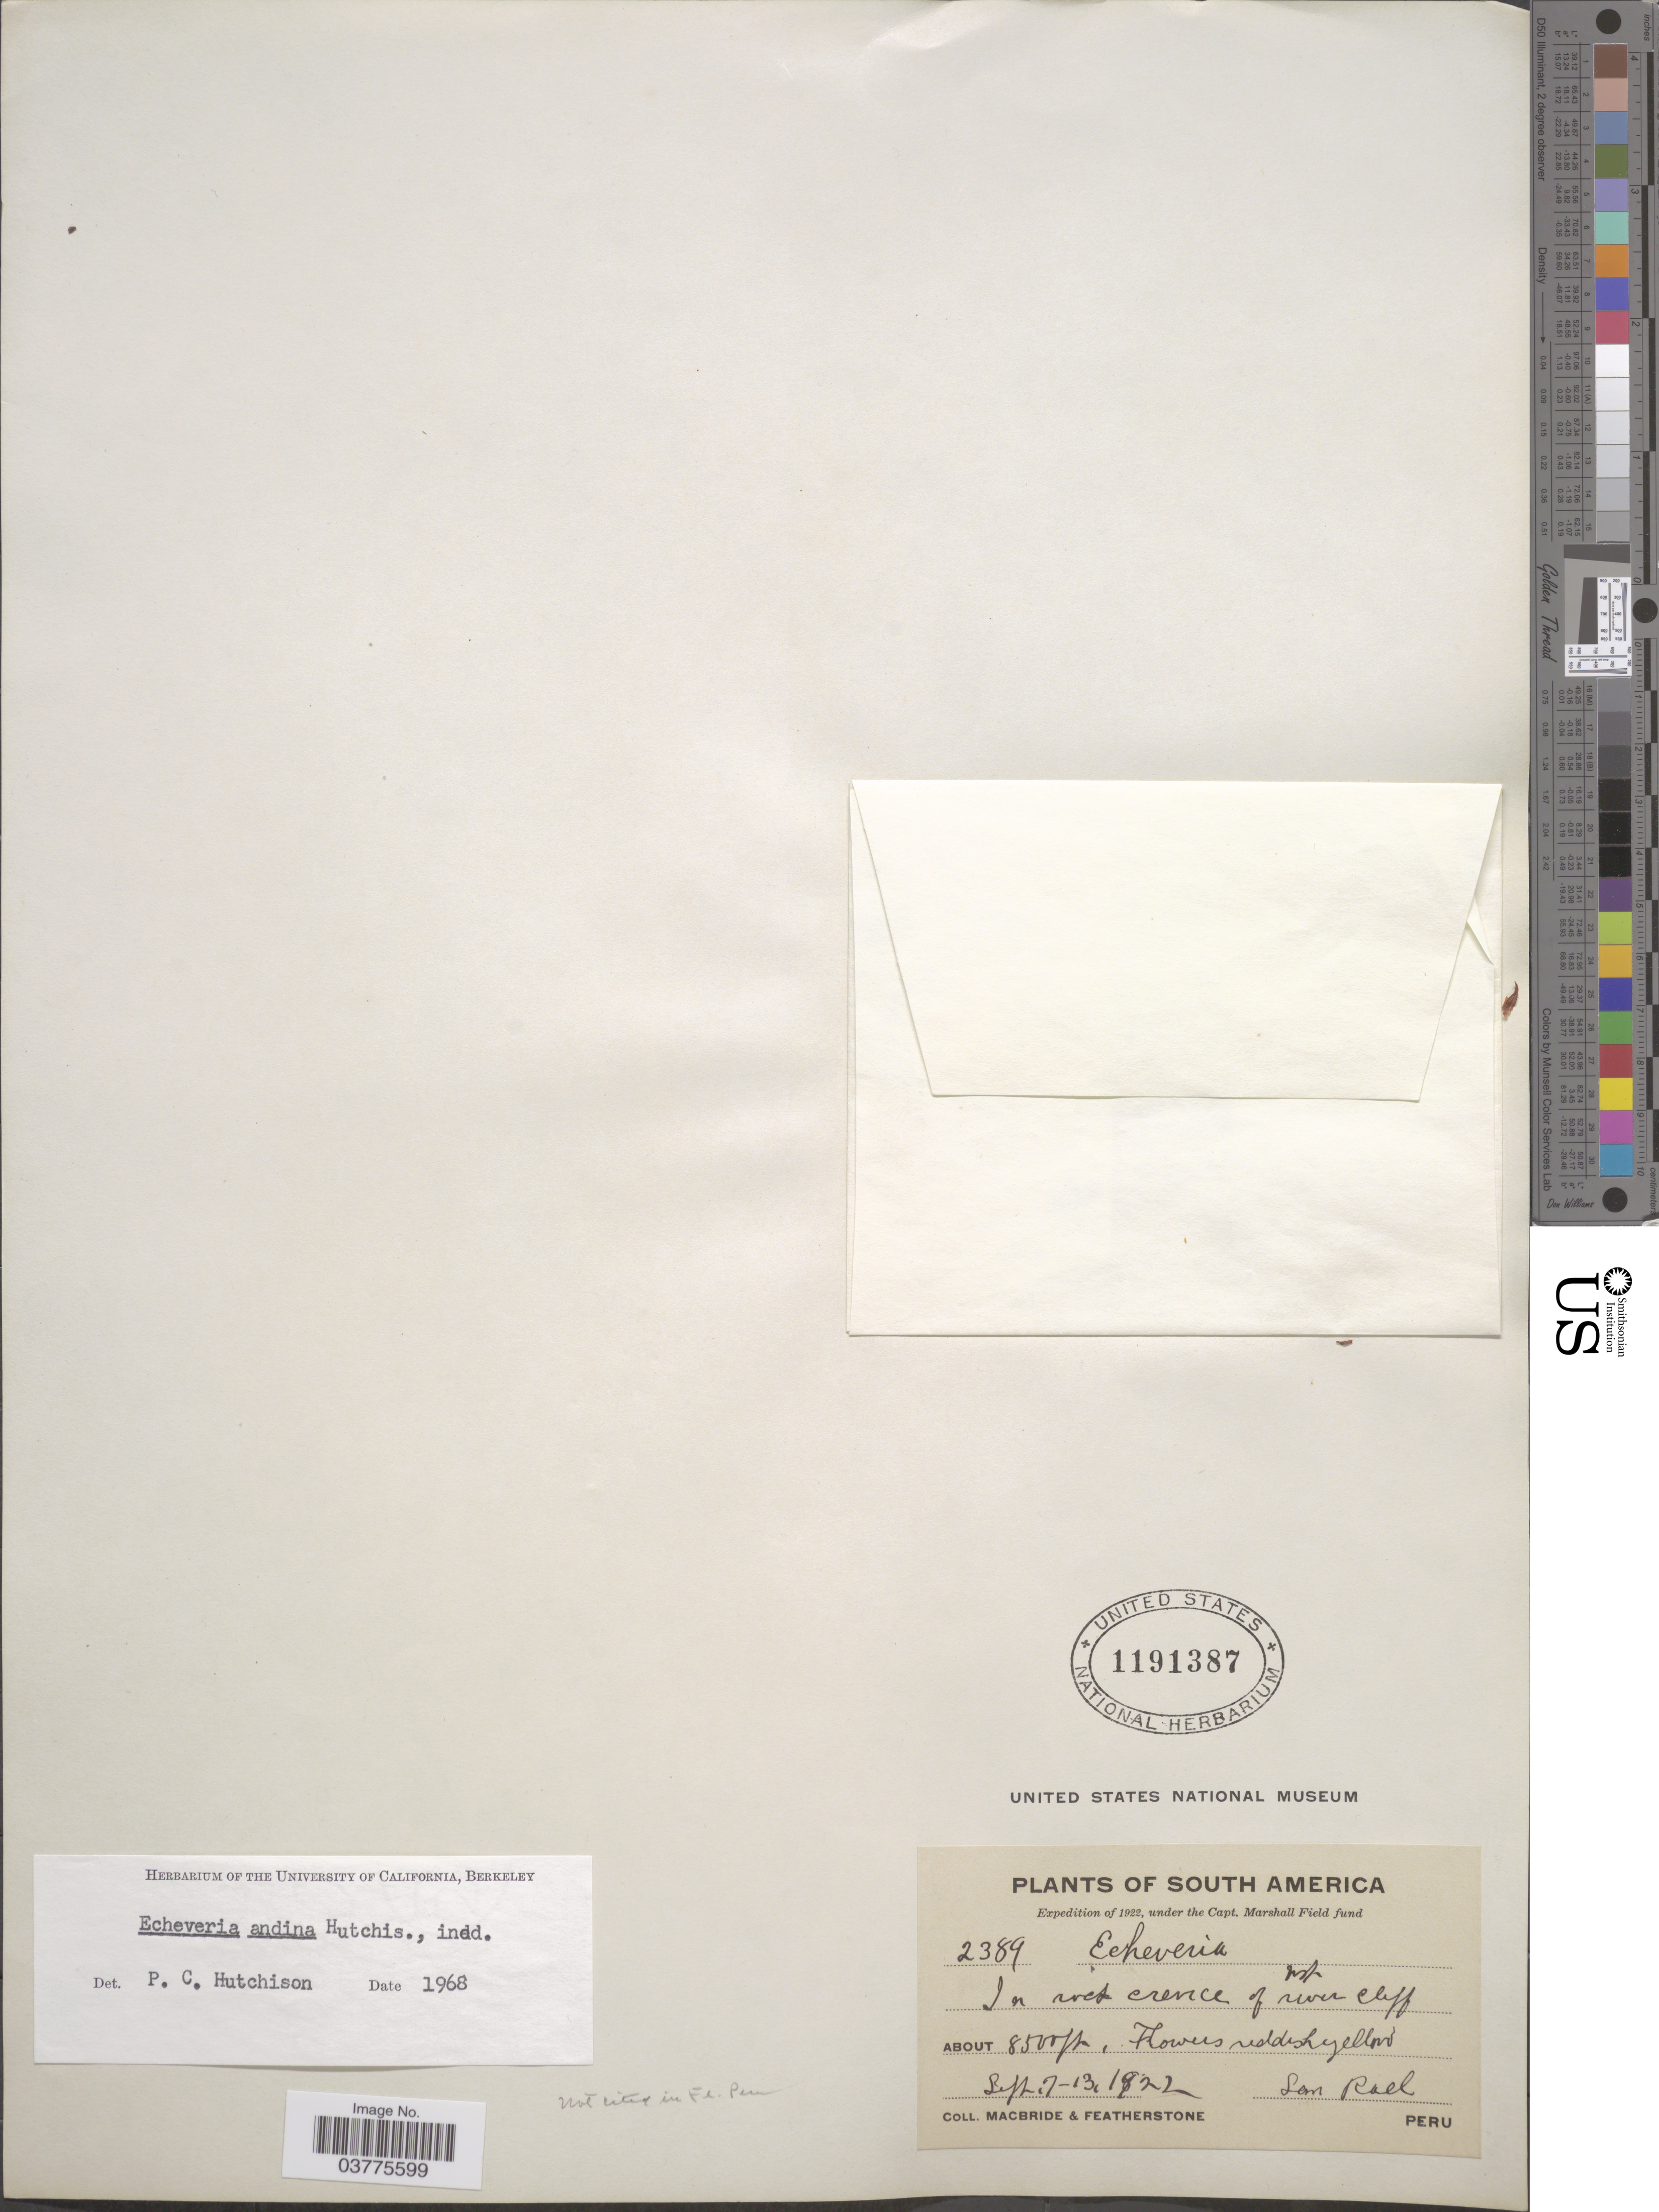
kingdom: Plantae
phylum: Tracheophyta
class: Magnoliopsida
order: Saxifragales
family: Crassulaceae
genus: Echeveria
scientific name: Echeveria andicola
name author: Pino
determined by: Pino, Guillermo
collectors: Macbride, -- & -. Featherstone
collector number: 2389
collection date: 1922-09-07/1922-09-13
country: Peru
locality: San Rael.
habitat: In rock crevice of river cliff.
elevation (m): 2591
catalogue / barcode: US 1191387